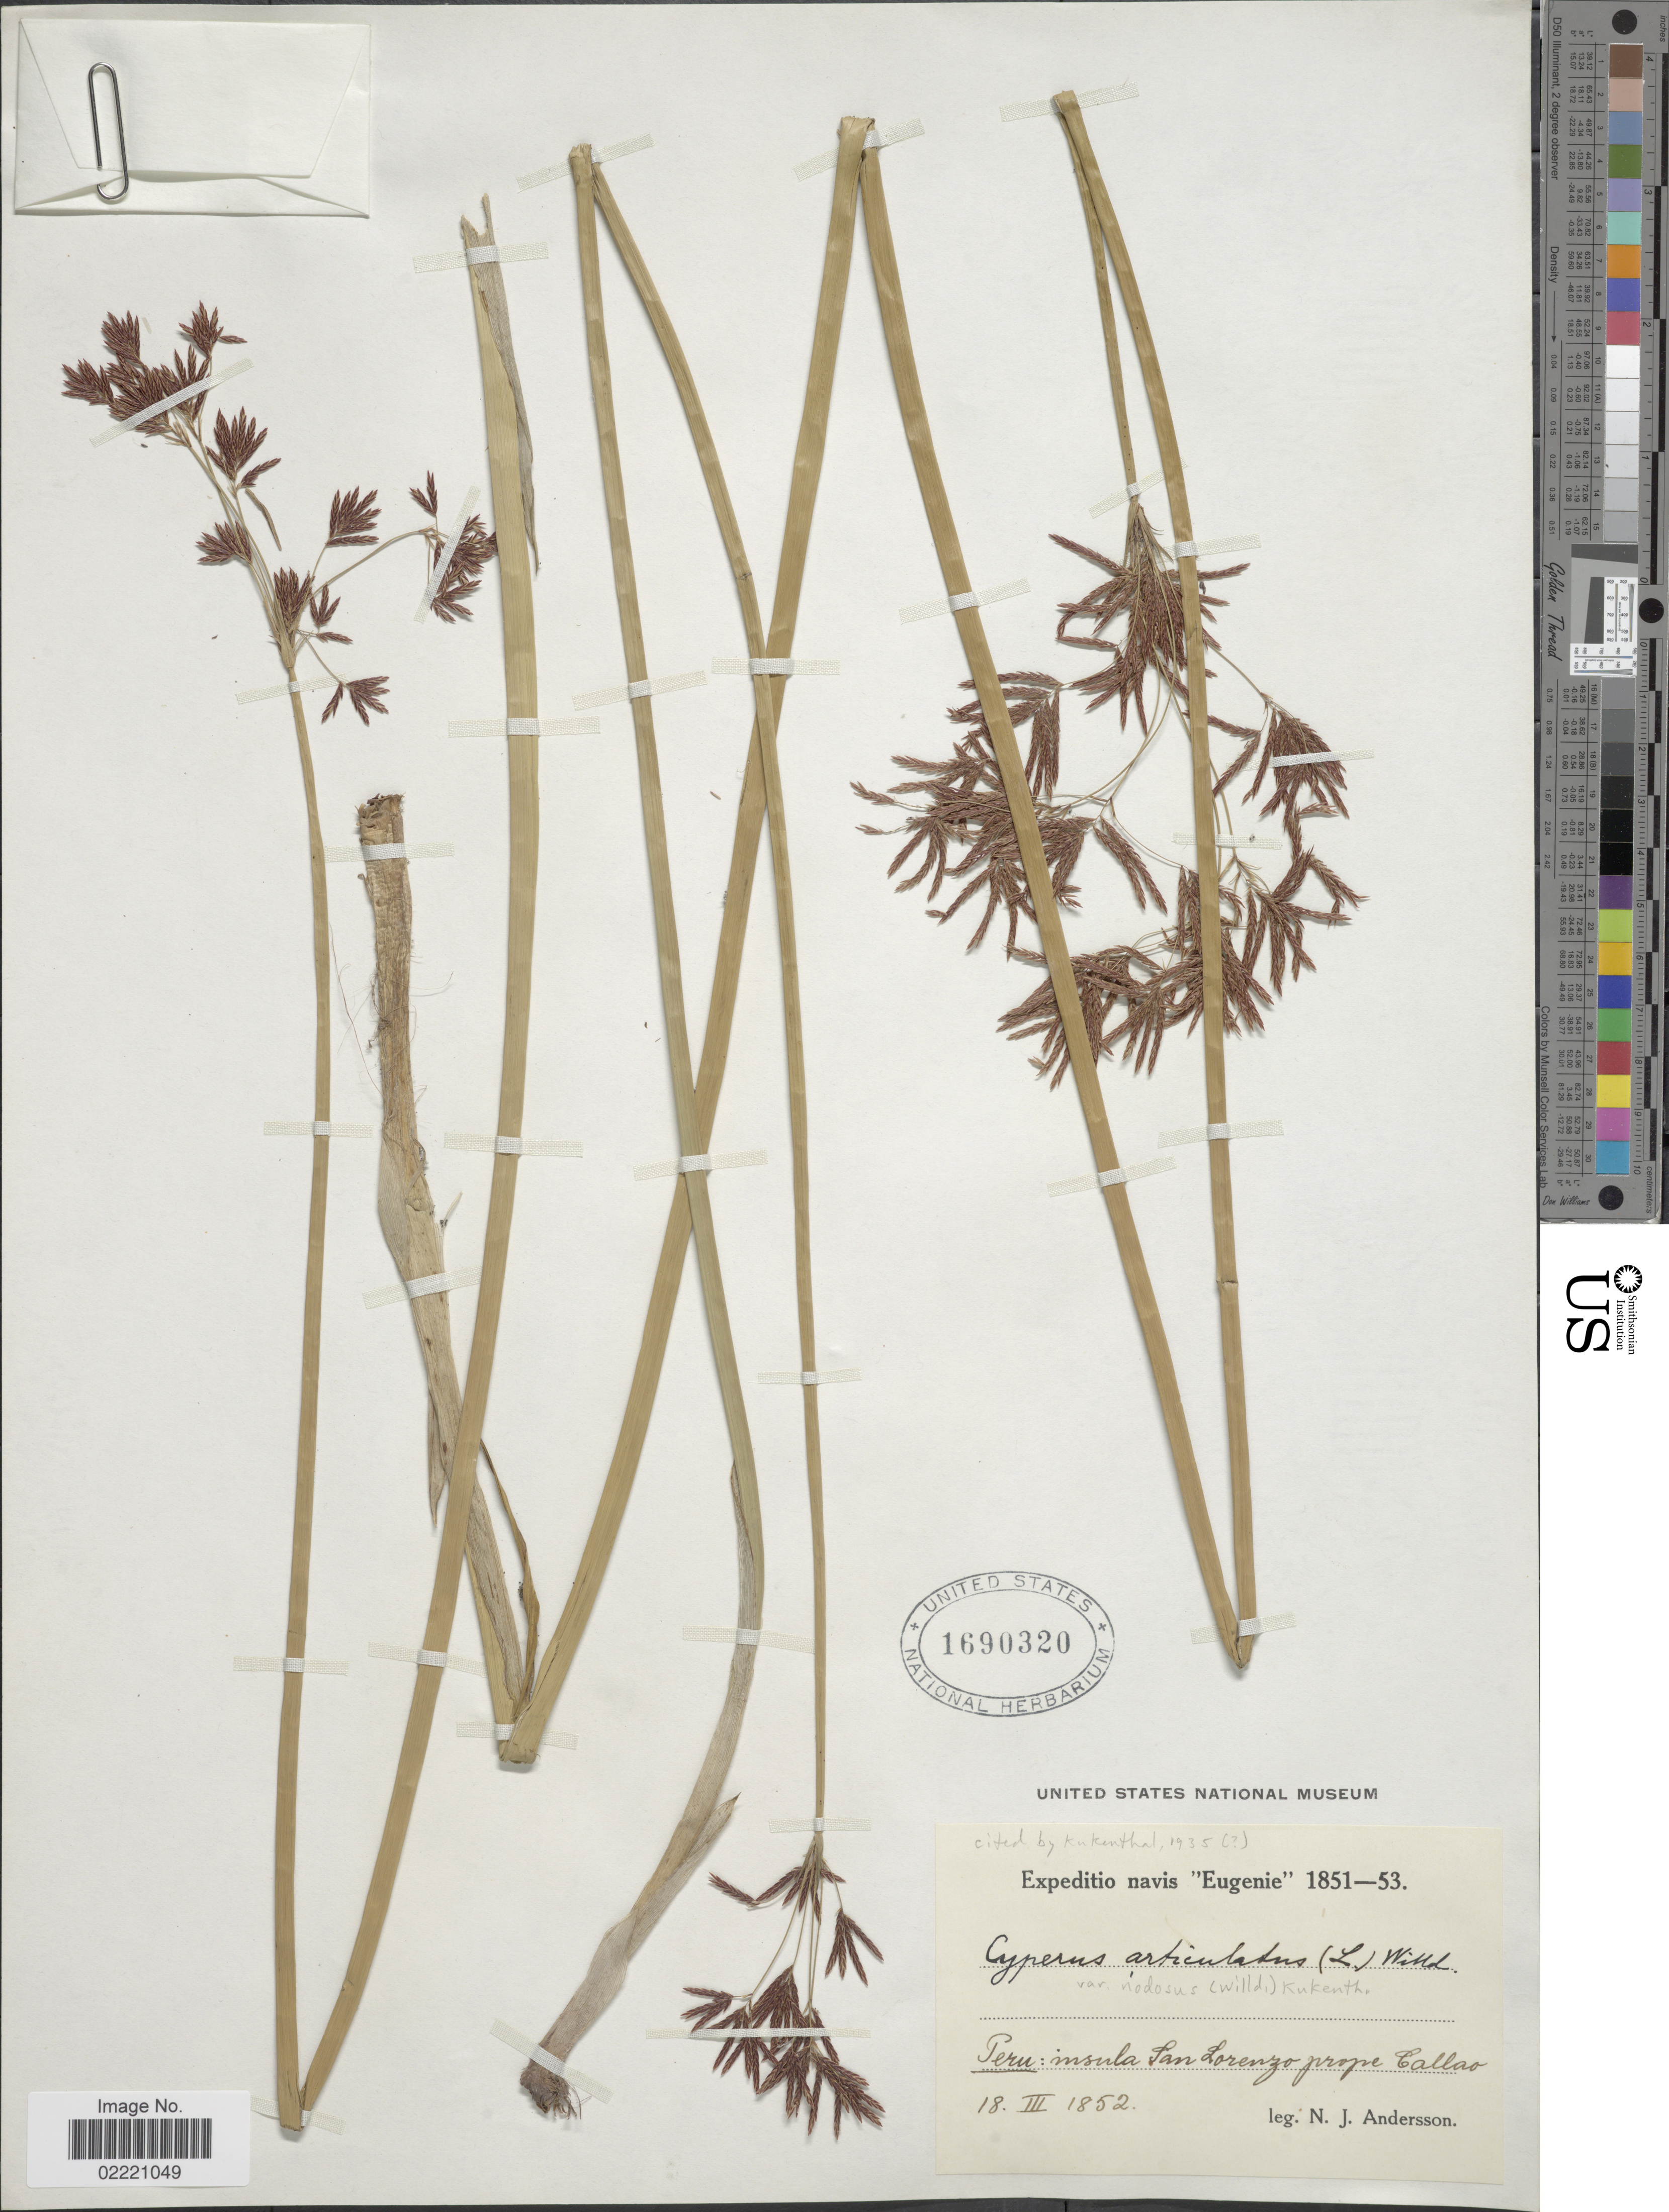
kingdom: Plantae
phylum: Tracheophyta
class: Liliopsida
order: Poales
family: Cyperaceae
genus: Cyperus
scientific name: Cyperus articulatus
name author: L.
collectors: N. J. Anderson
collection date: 1852-03-18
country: Peru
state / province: Callao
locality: Insula San Lorenzo prope Callao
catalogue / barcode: US 1690320